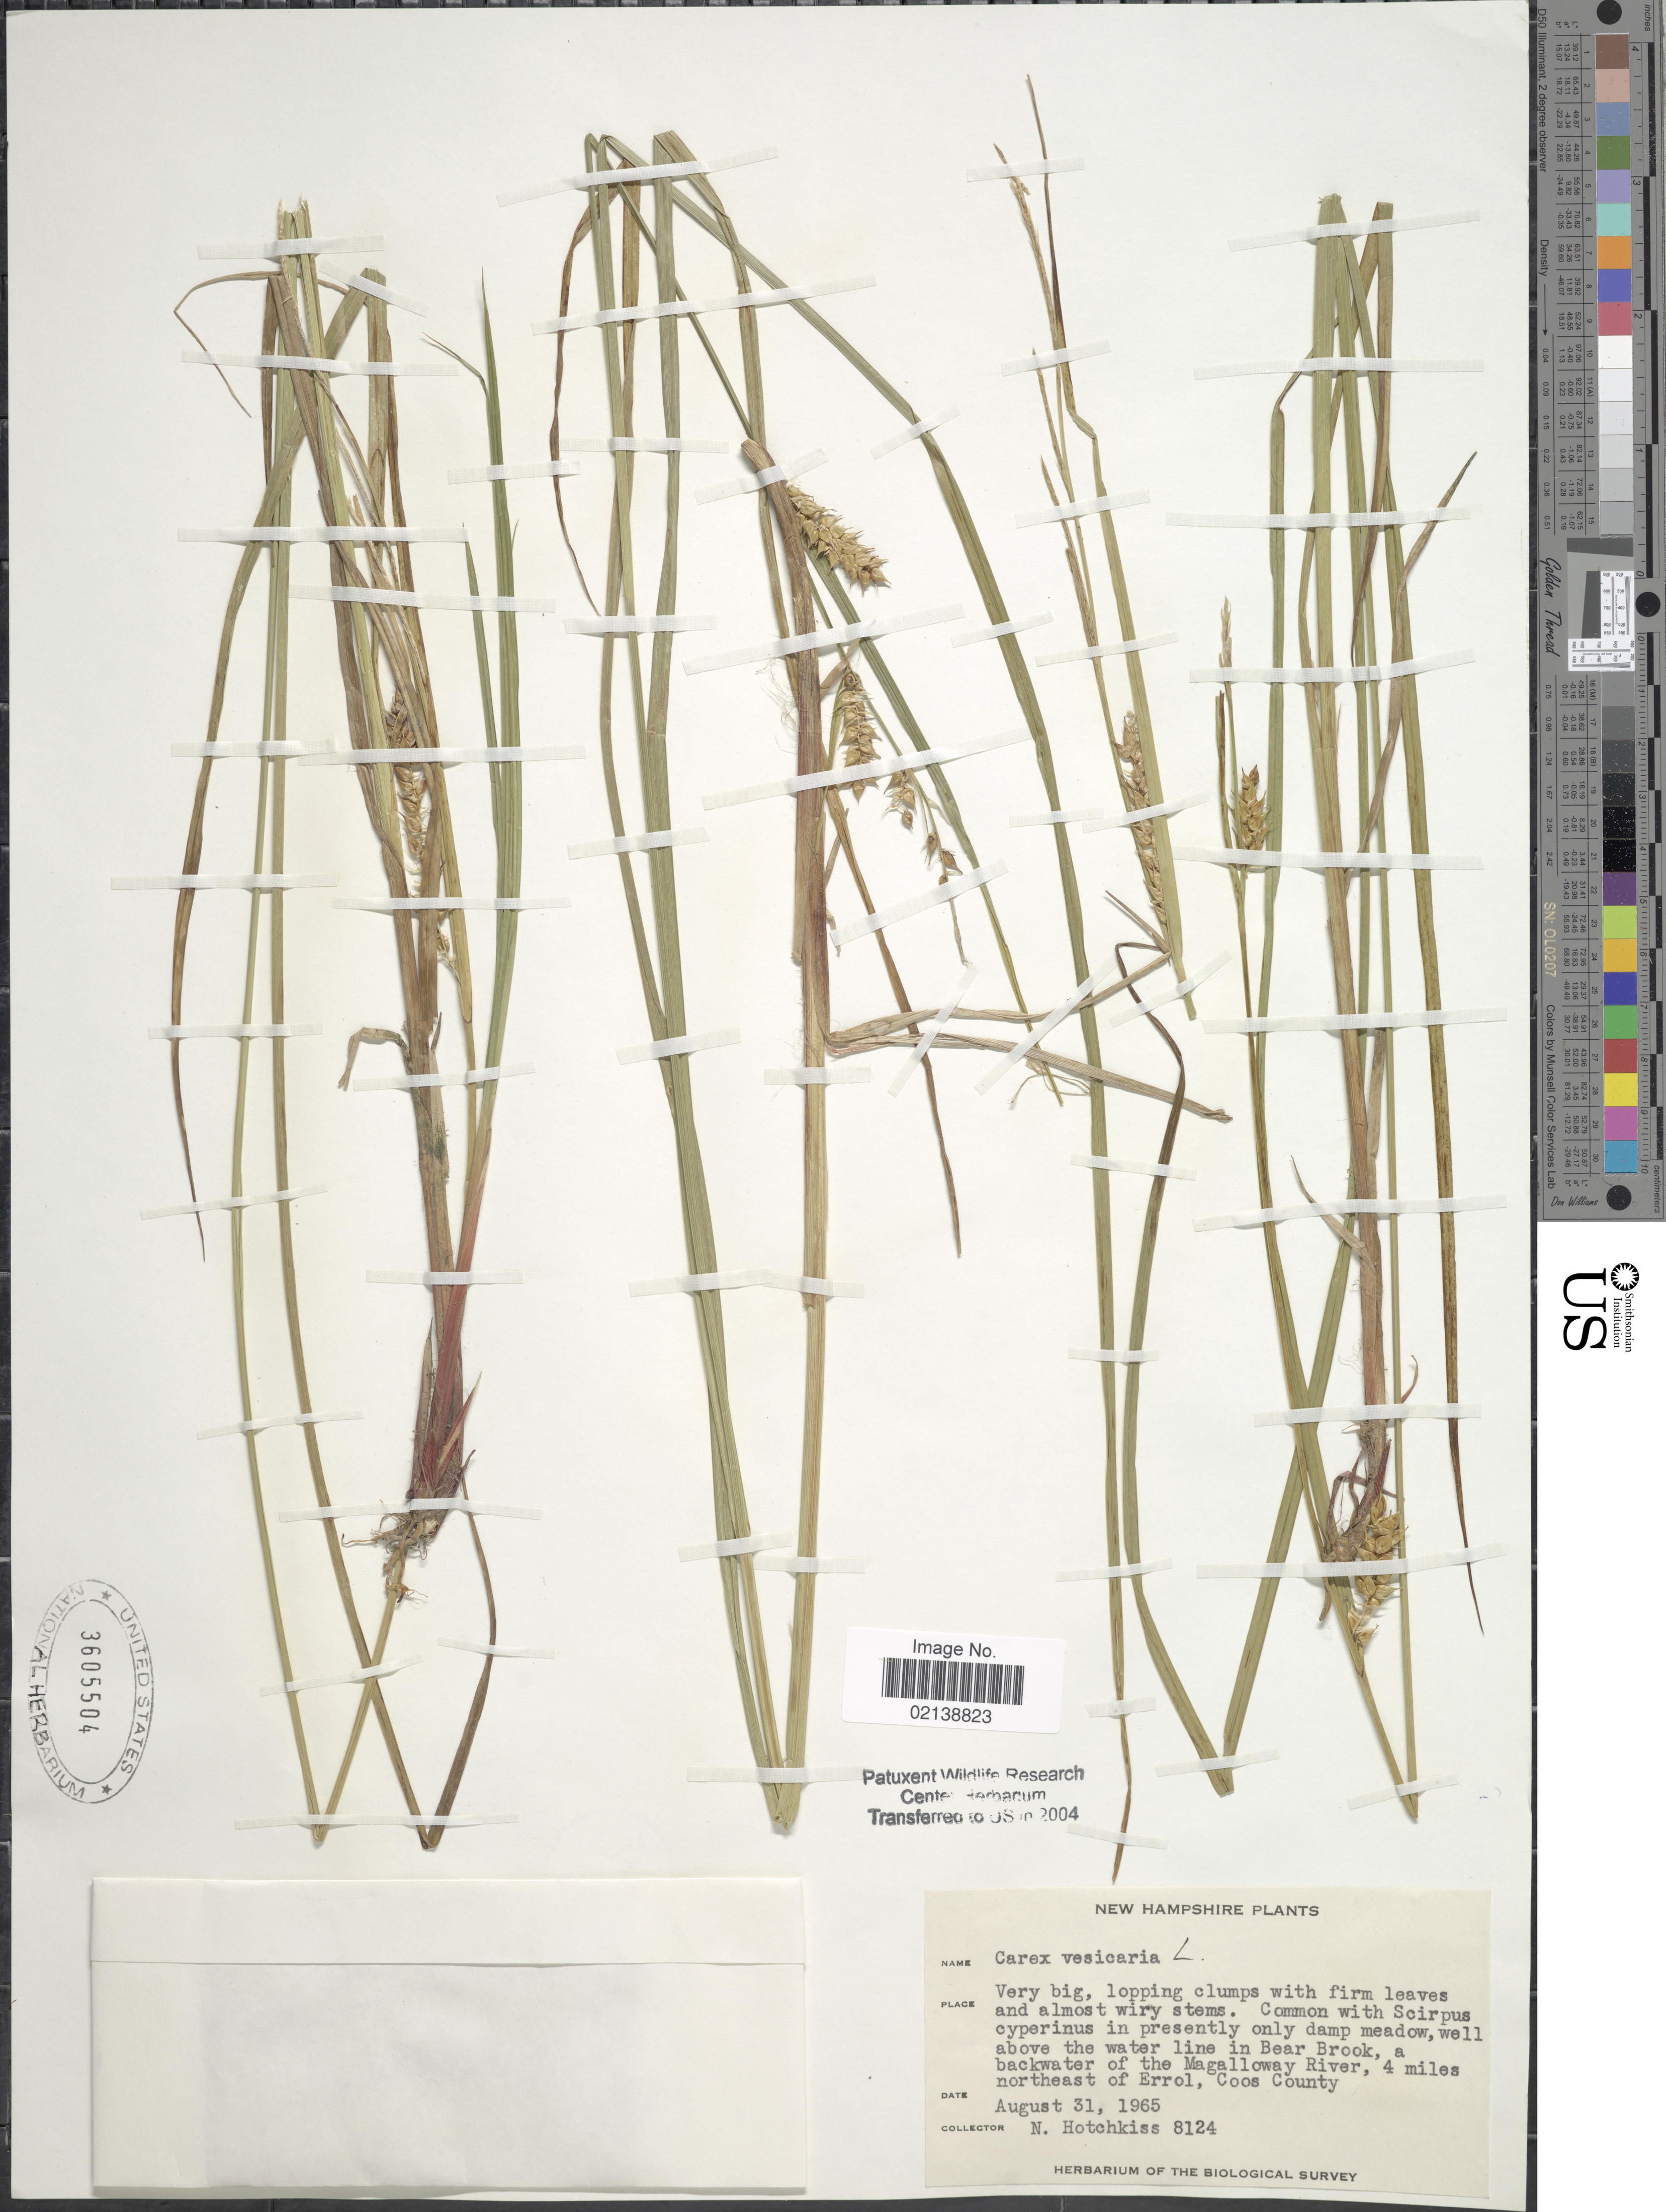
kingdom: Plantae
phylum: Tracheophyta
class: Liliopsida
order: Poales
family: Cyperaceae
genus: Carex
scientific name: Carex vesicaria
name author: L.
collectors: N. Hotchkiss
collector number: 8124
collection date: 1965-08-31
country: United States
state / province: New Hampshire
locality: Well above the water line in Bear Brook, a backwater of the Magalloway River, 4 miles northeast of Errol, Coos County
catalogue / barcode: US 3605504